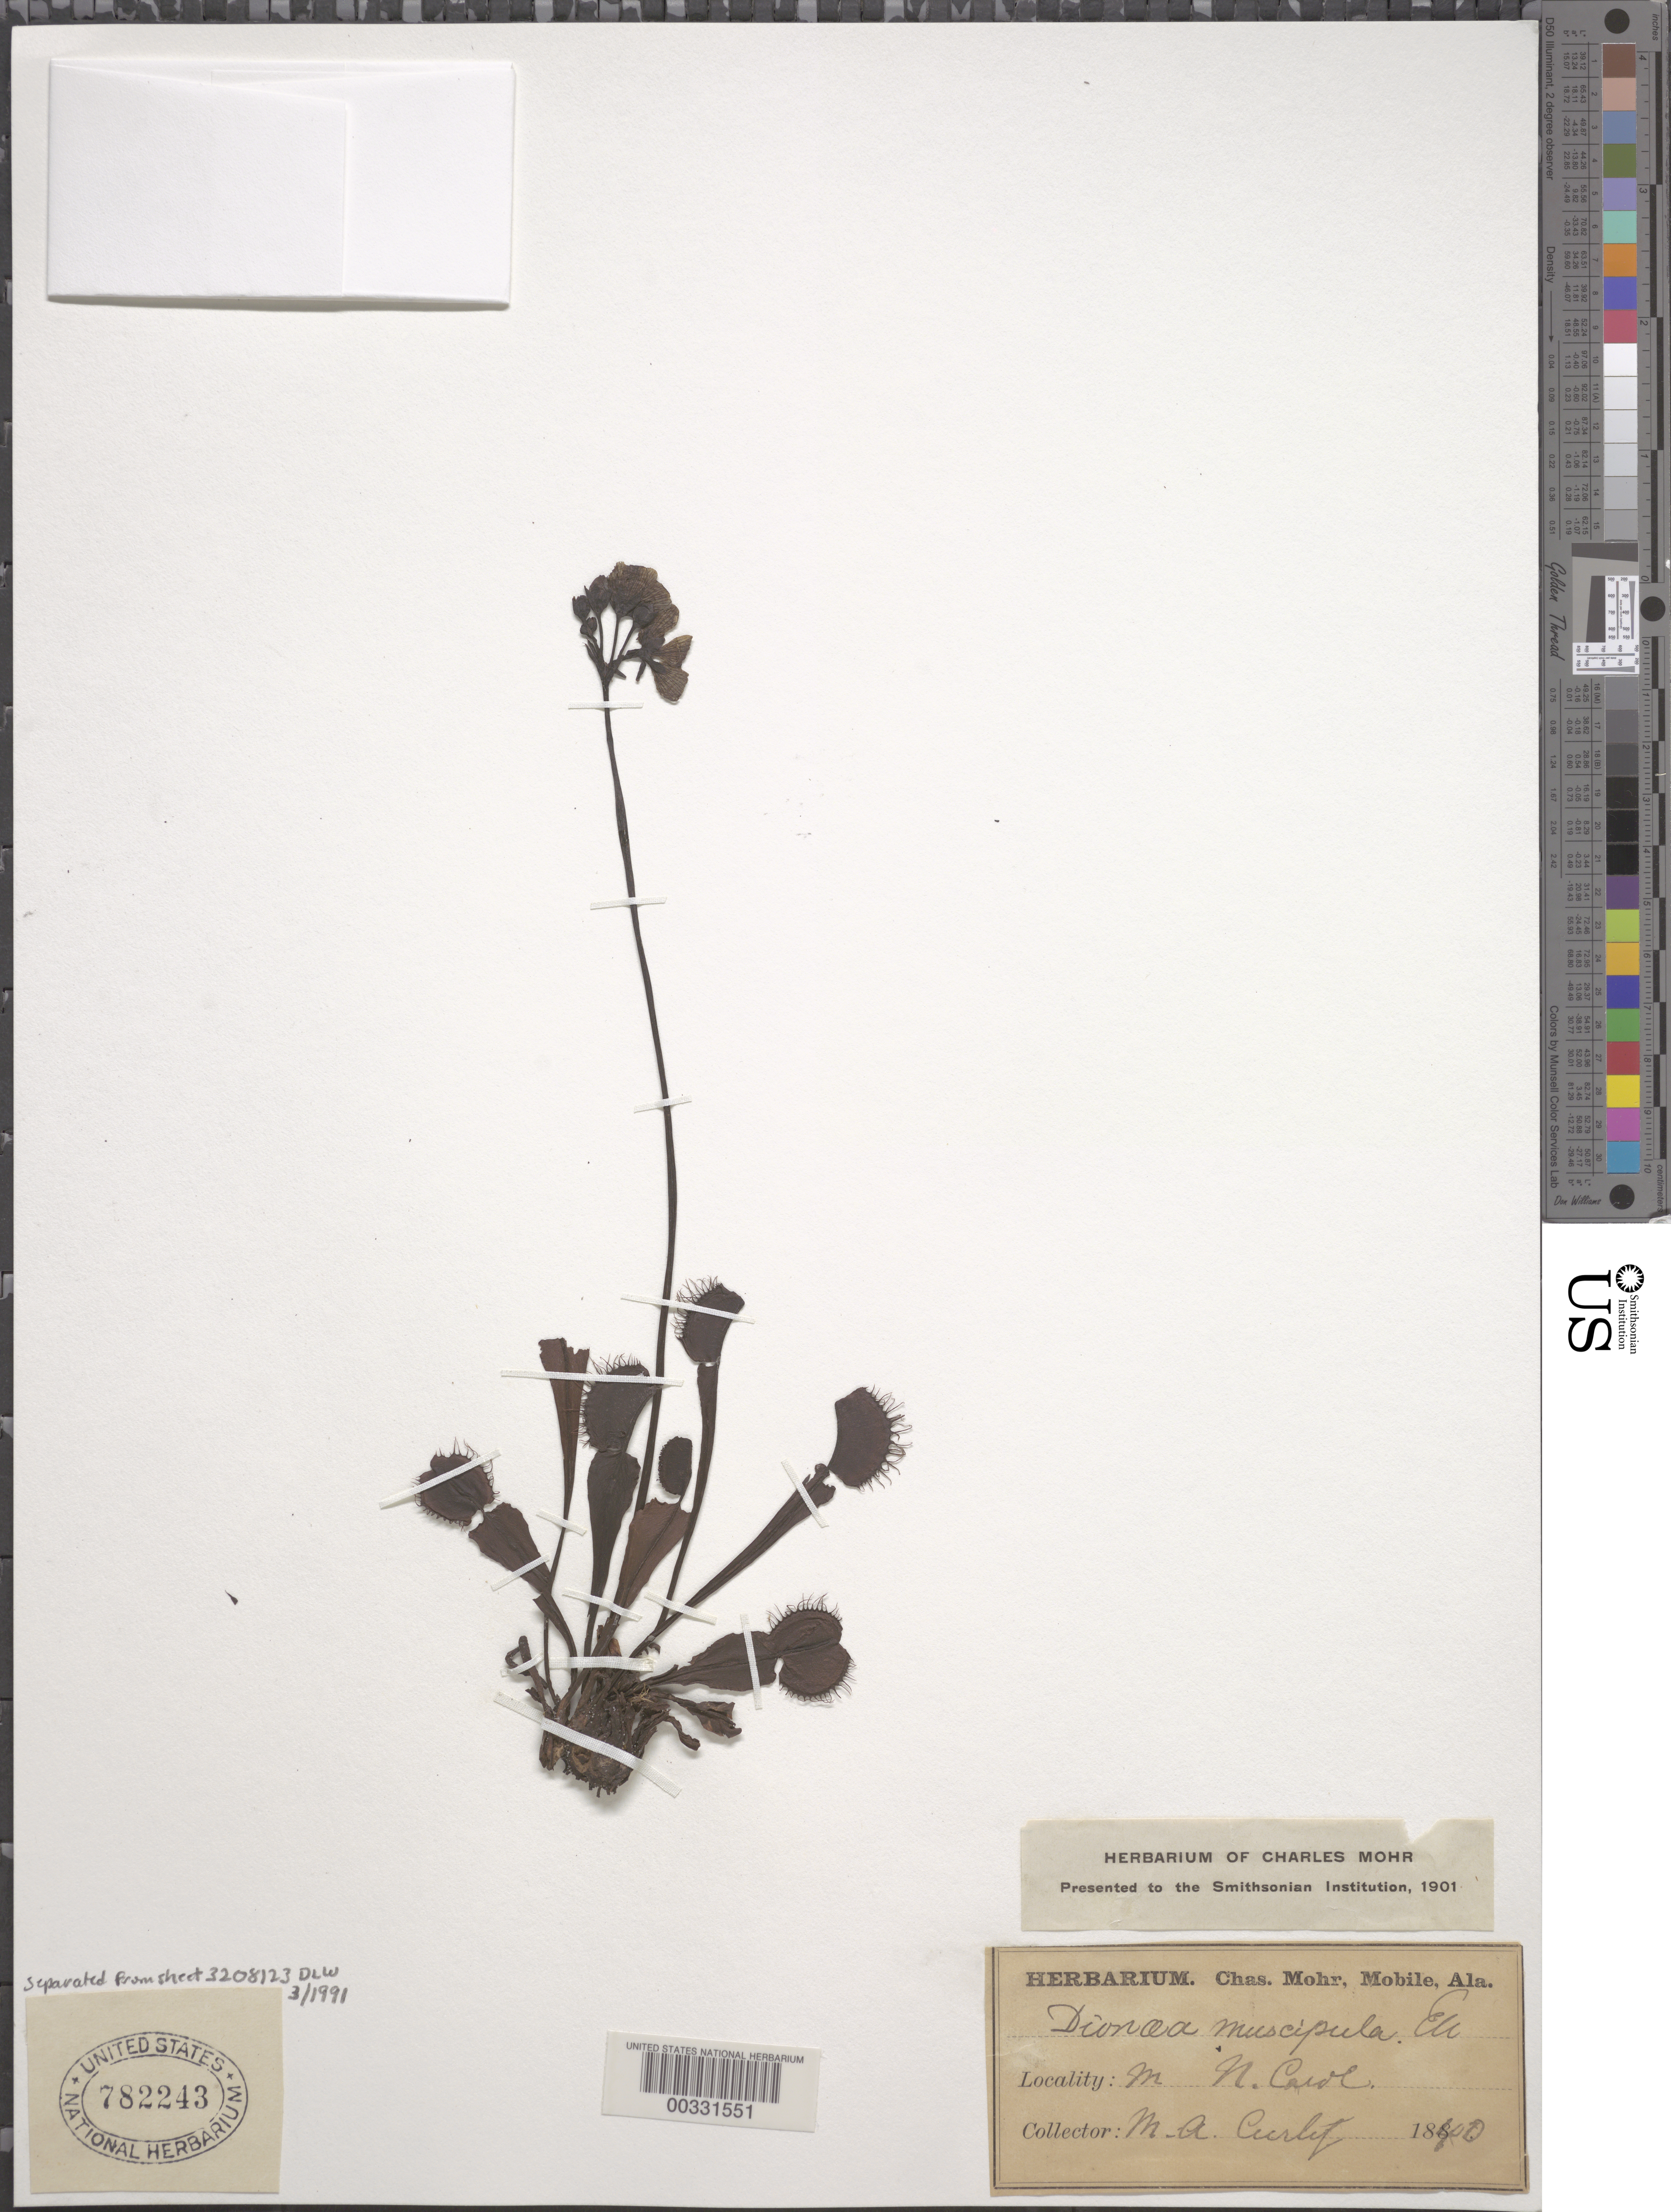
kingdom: Plantae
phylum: Tracheophyta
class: Magnoliopsida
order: Caryophyllales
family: Droseraceae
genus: Dionaea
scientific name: Dionaea muscipula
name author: J. Ellis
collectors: M. Curly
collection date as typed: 1840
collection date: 1840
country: United States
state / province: North Carolina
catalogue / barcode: US 782243